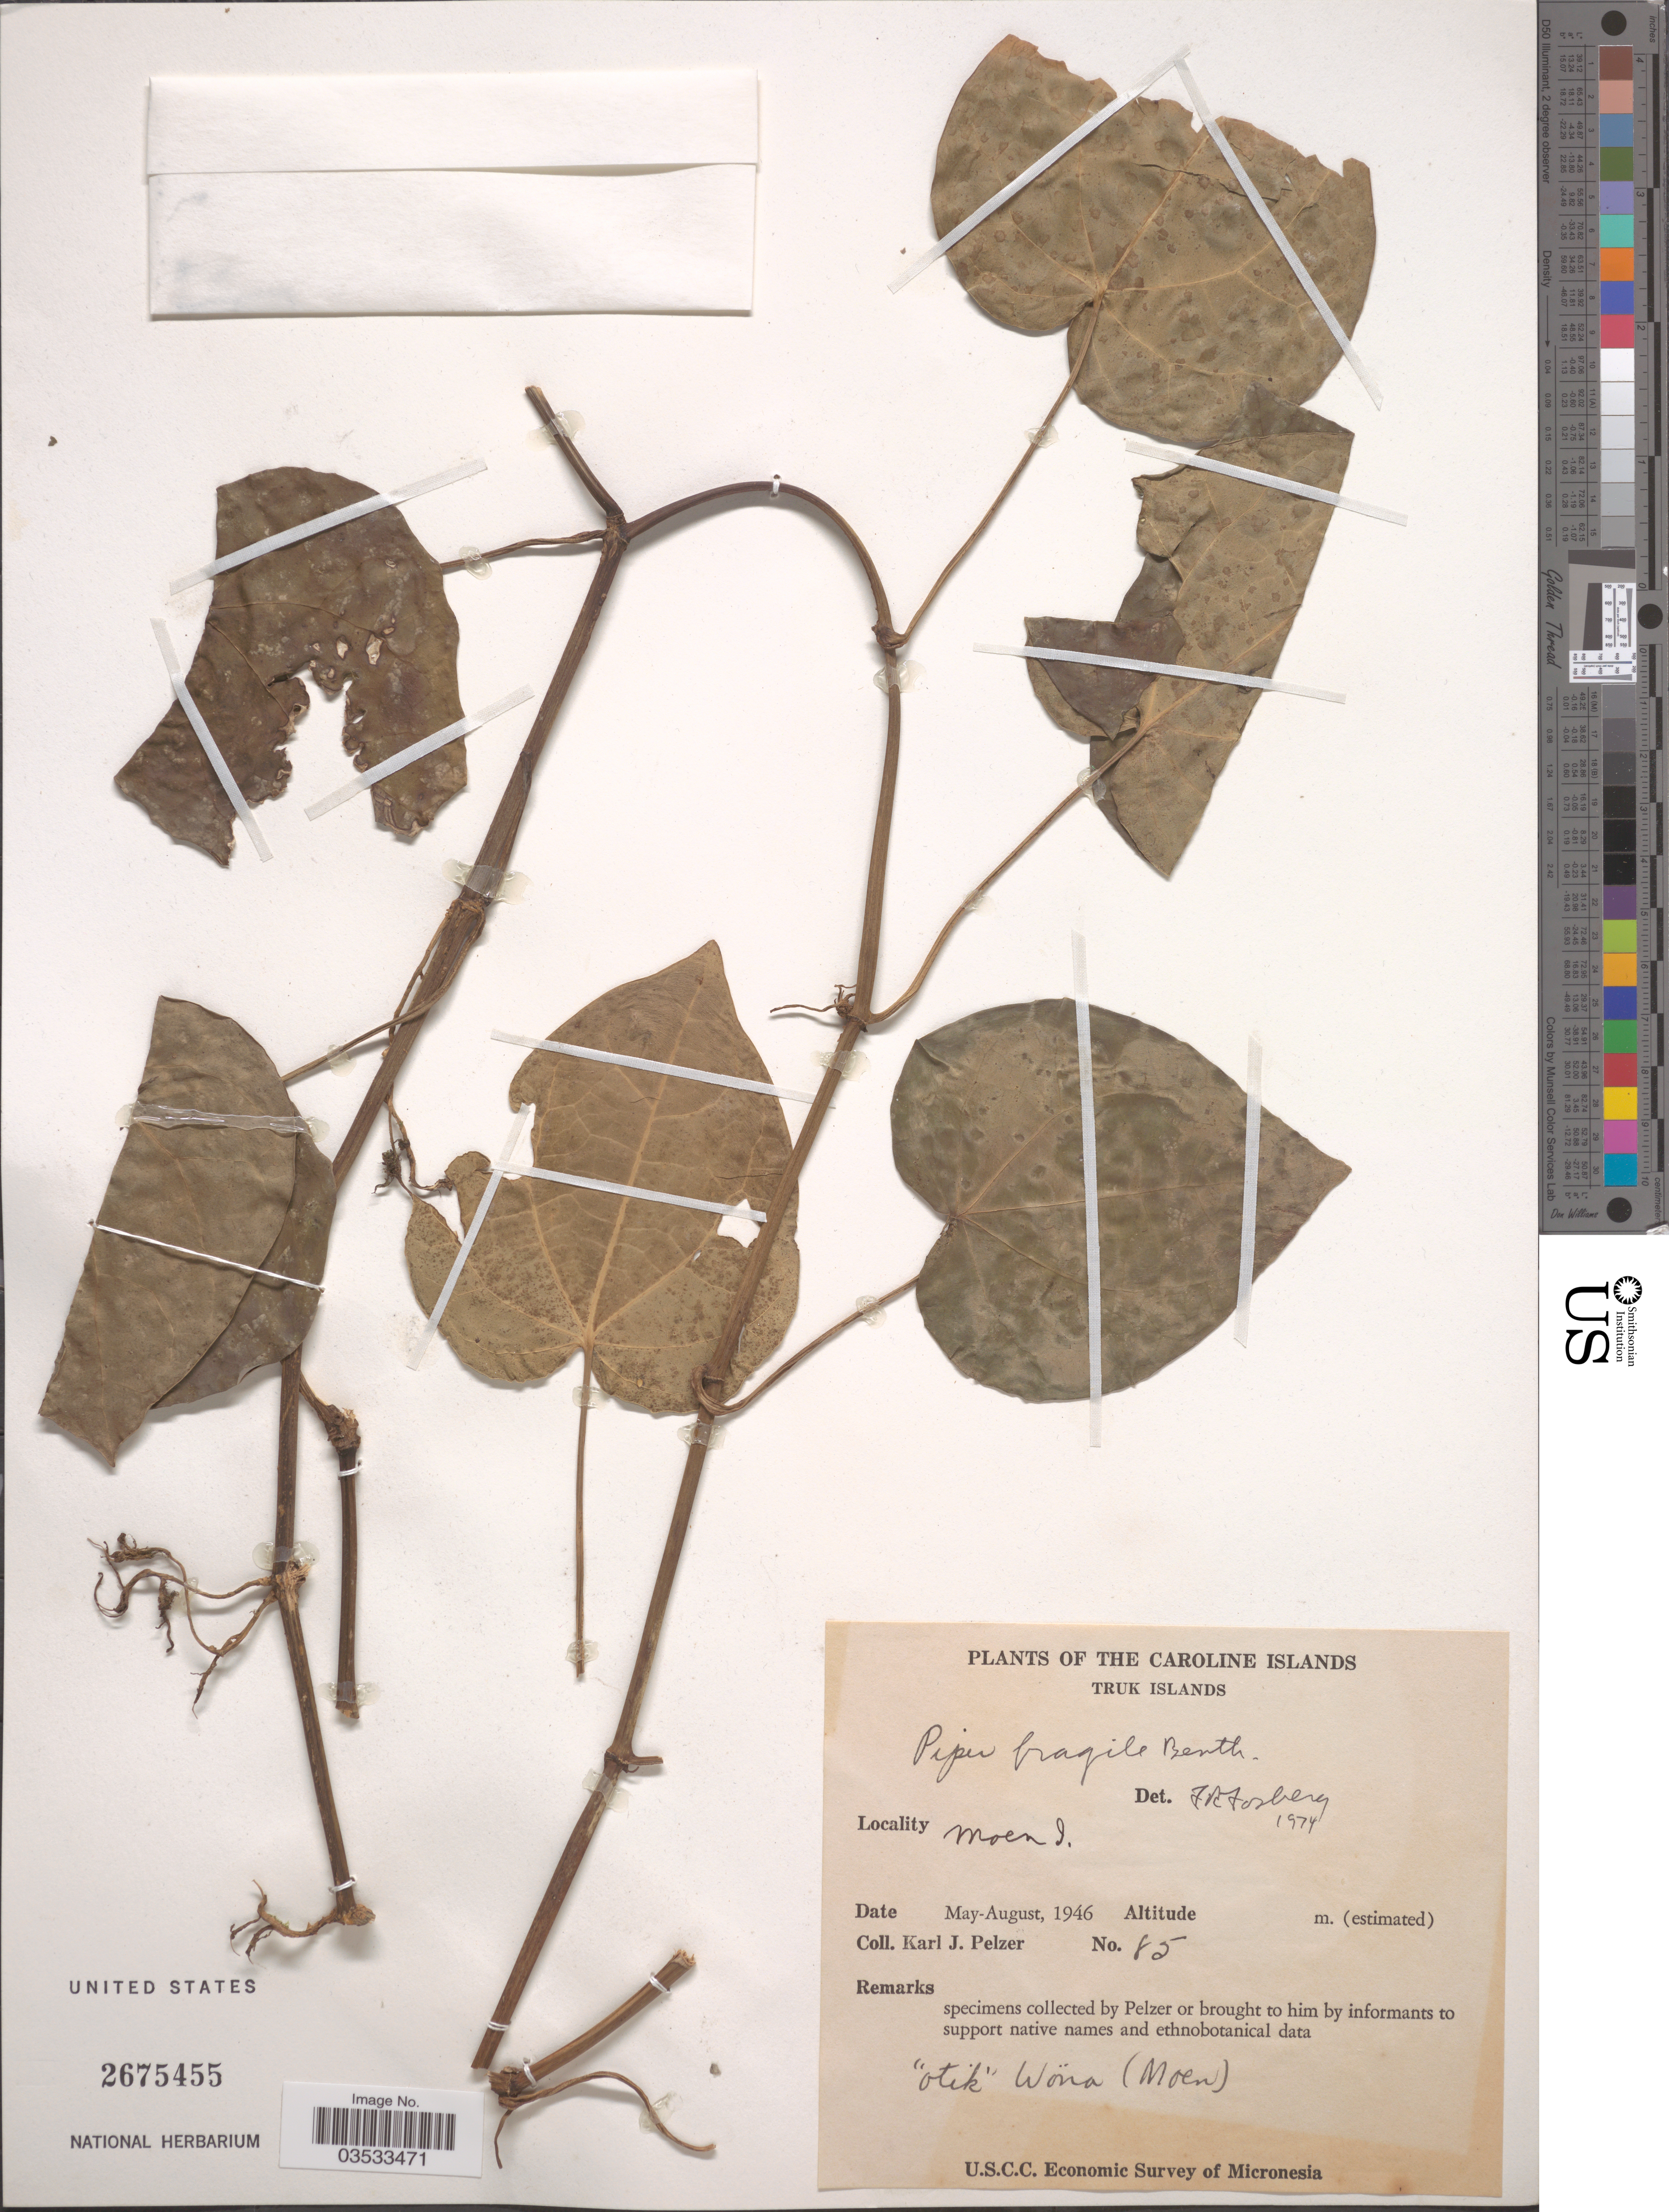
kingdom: Plantae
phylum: Tracheophyta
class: Magnoliopsida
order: Piperales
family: Piperaceae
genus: Piper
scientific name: Piper fragile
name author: Benth.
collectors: K. J. Pelzer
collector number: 85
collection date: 1946-05/1946-08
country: Micronesia, Federated States of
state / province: Truk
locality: The Caroline Islands. Truk Islands. Moen I.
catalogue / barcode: US 2675455